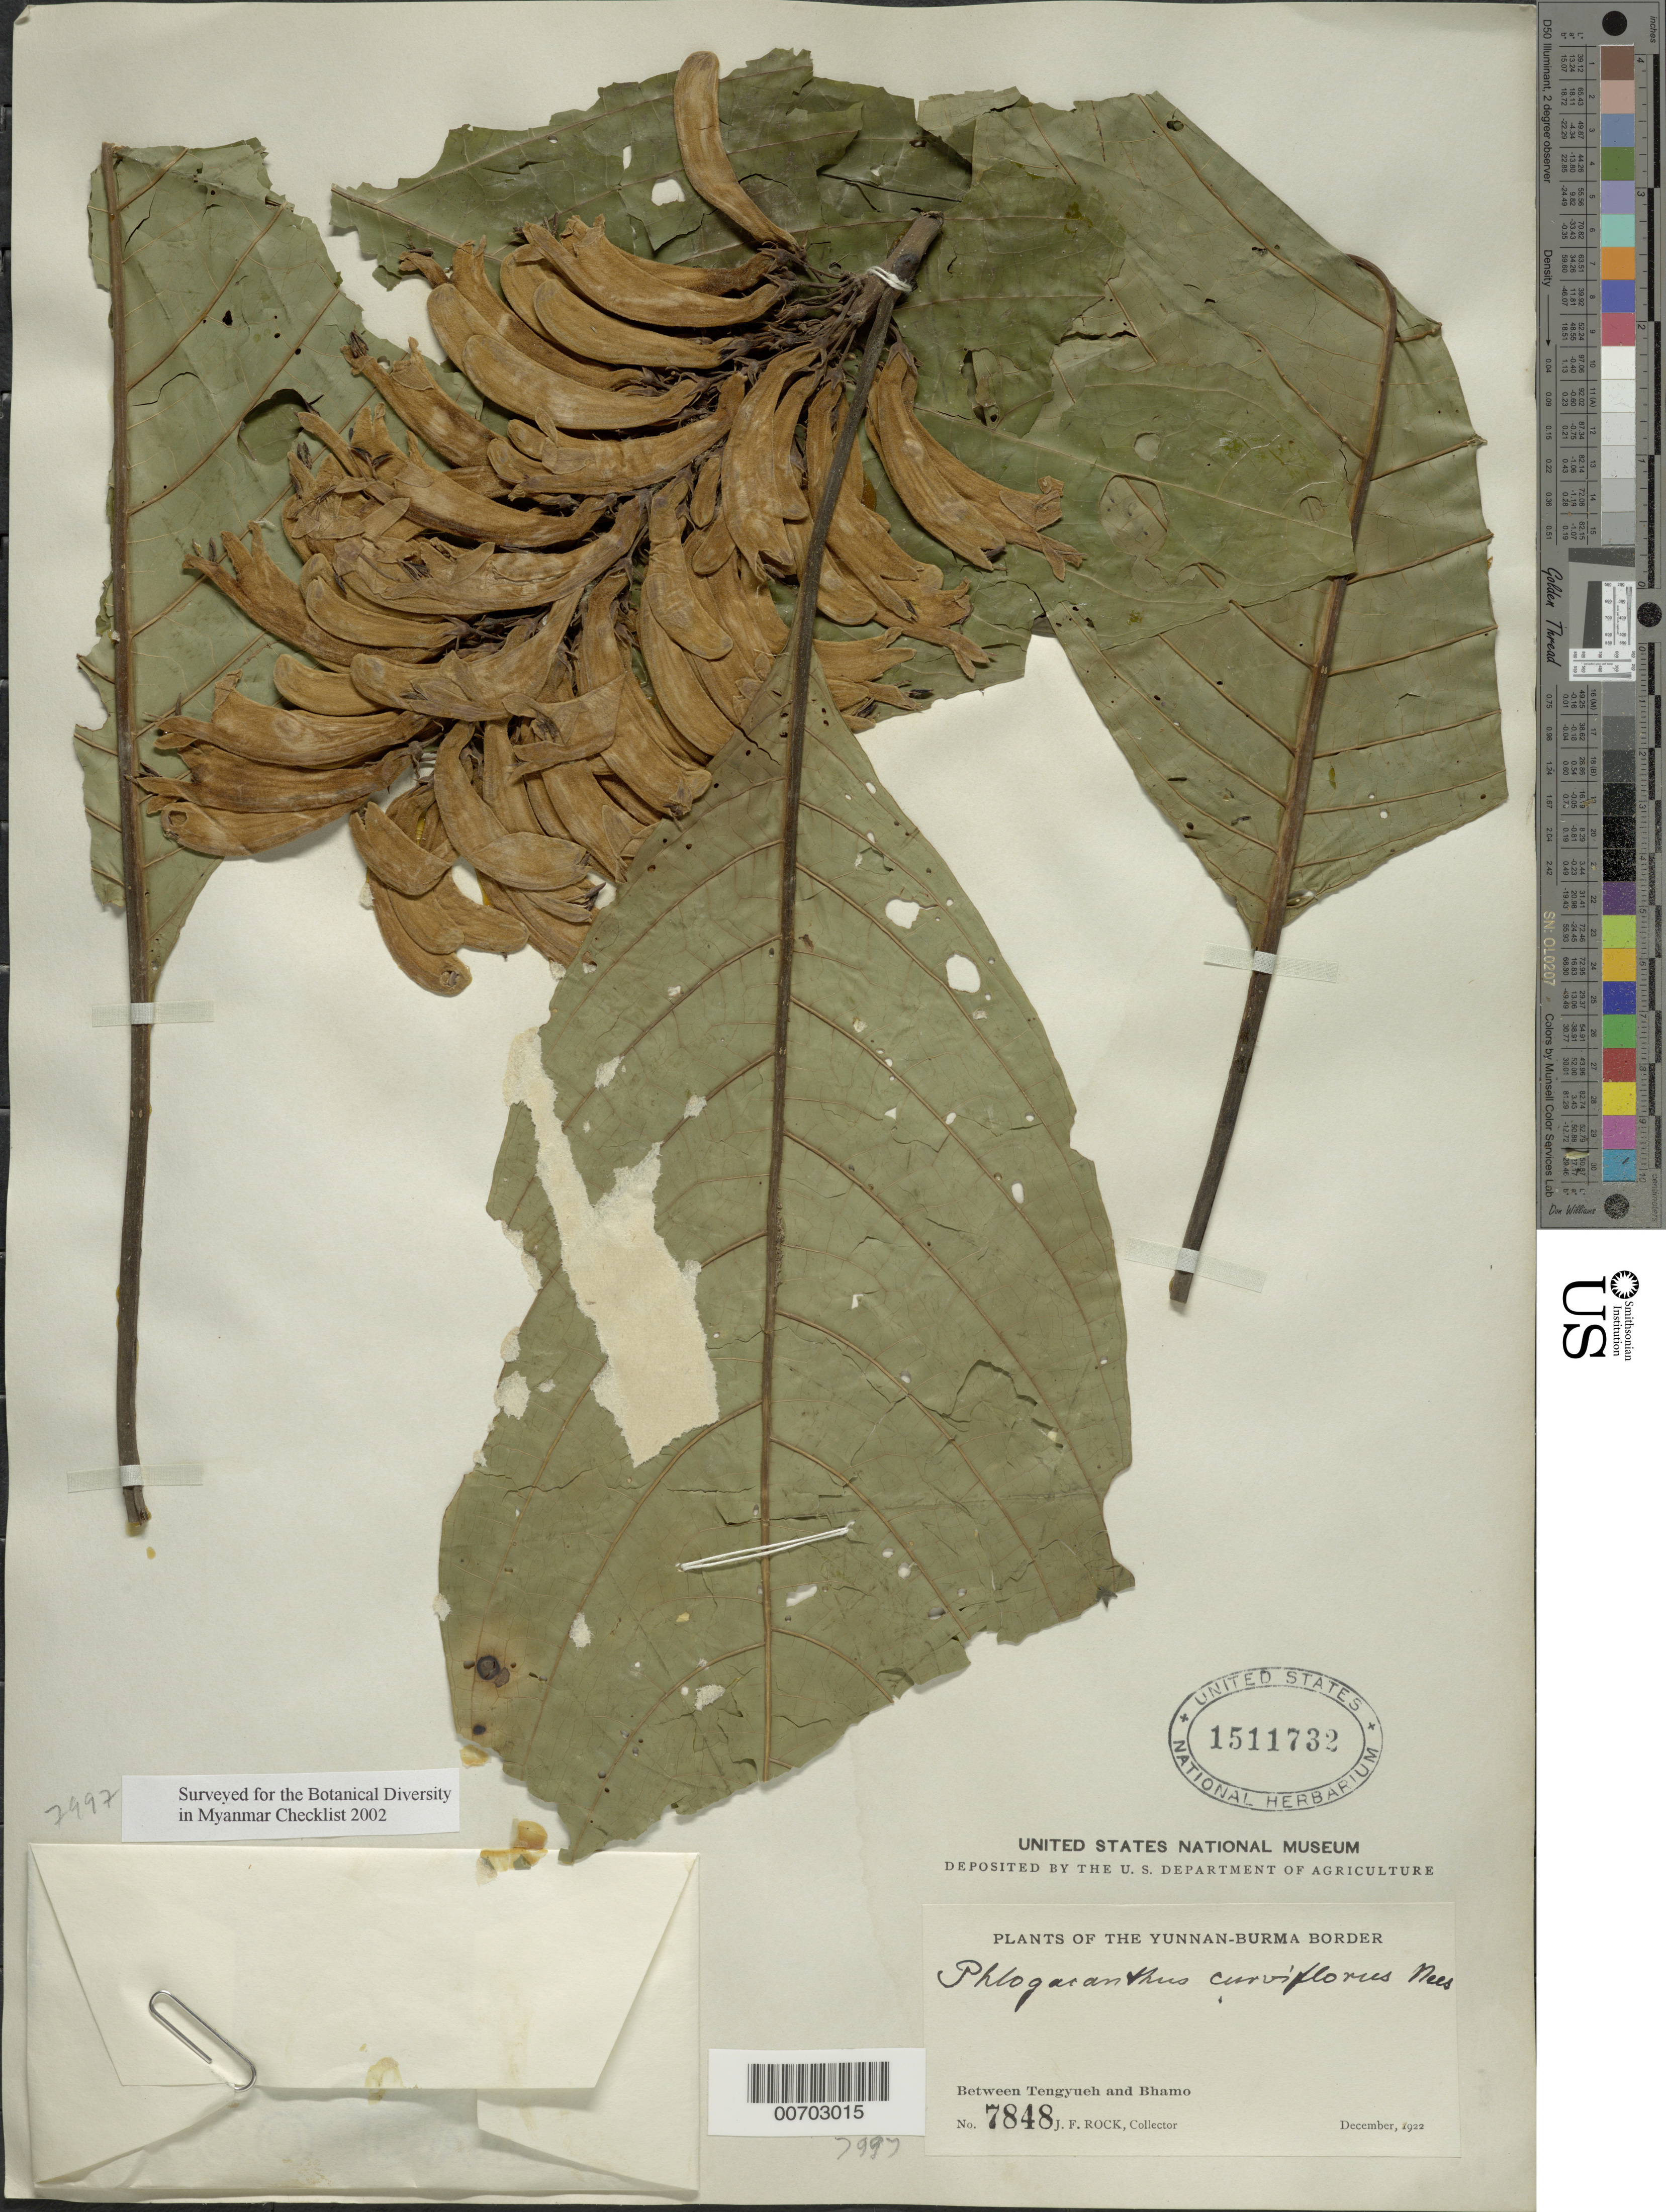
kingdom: Plantae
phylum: Tracheophyta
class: Magnoliopsida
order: Lamiales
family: Acanthaceae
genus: Phlogacanthus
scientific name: Phlogacanthus curviflorus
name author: Nees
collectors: J. F. Rock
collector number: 7848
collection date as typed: Dec 1922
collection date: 1922-12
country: Myanmar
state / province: Kachin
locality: Yunnan-Burma Border, Tengyueh to Bhamo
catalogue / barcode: US 1511732